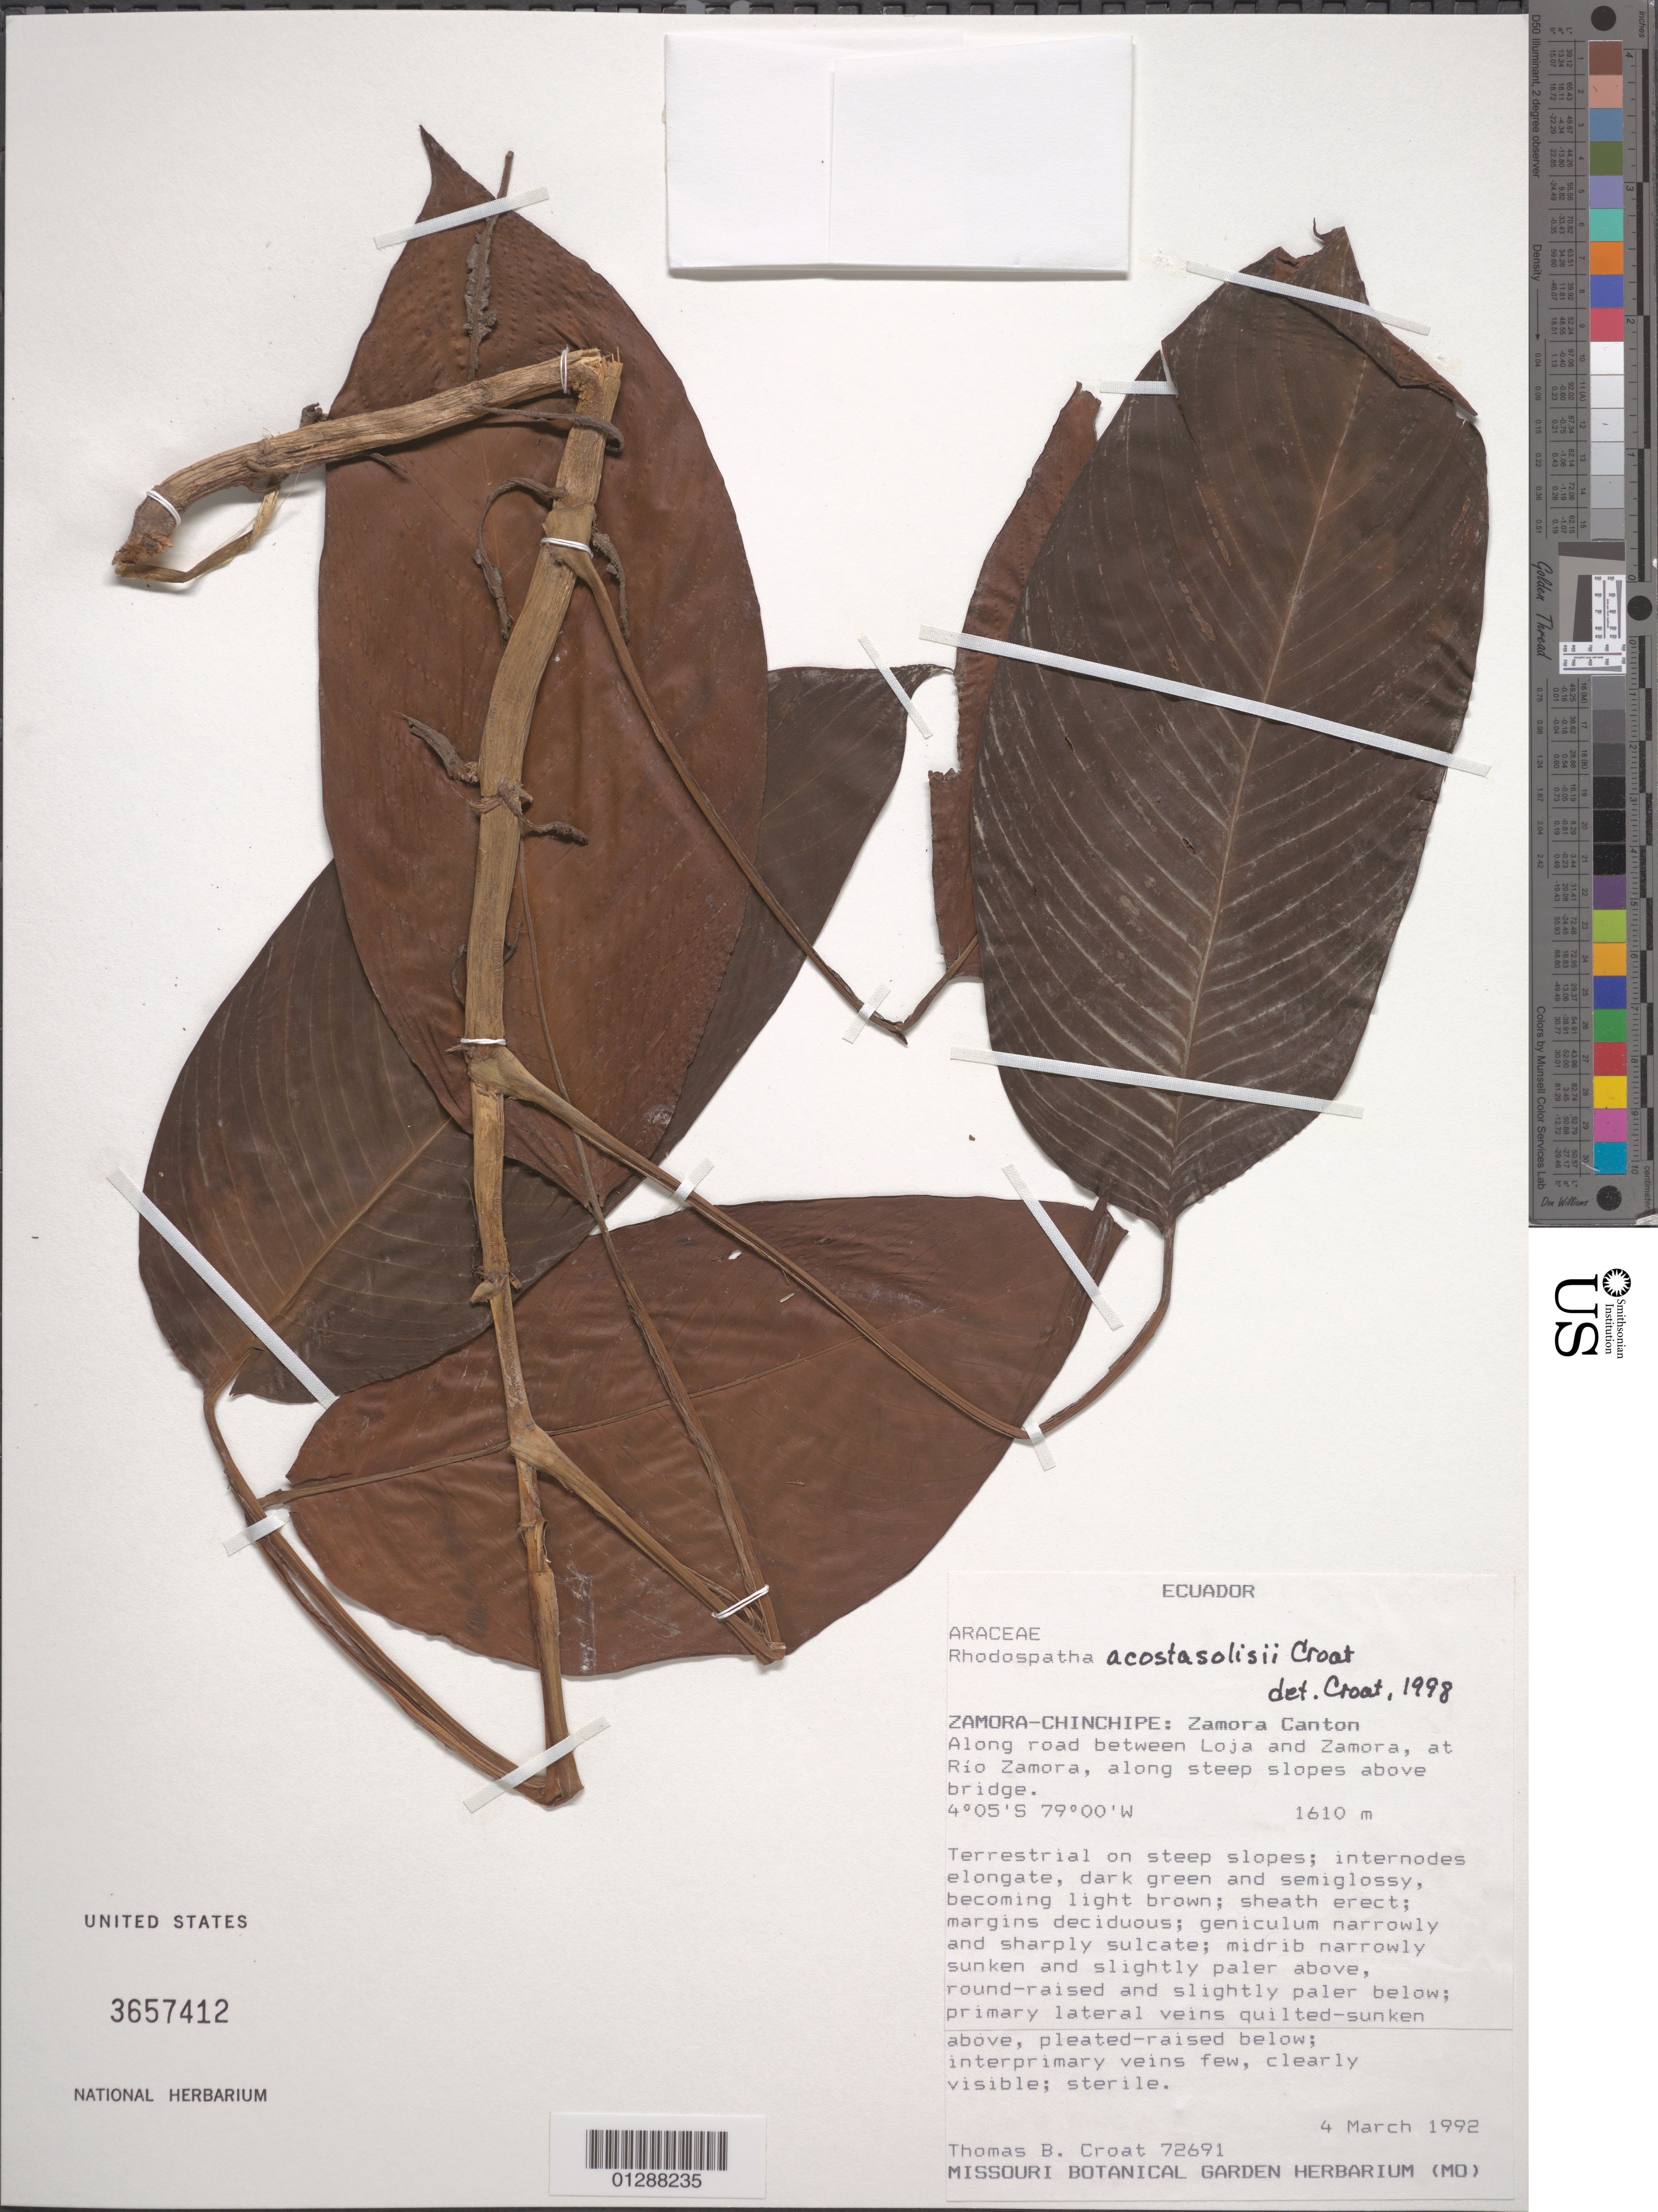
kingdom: Plantae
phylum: Tracheophyta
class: Liliopsida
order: Alismatales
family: Araceae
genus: Rhodospatha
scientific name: Rhodospatha acosta-solisii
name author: Croat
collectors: T. B. Croat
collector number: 72691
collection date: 1992-03-04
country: Ecuador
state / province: Zamora-Chinchipe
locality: Zamora Canton. Along road between Loja and Zamora, at Río Zamora, along steep slopes above bridge.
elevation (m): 1610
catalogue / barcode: US 3657412